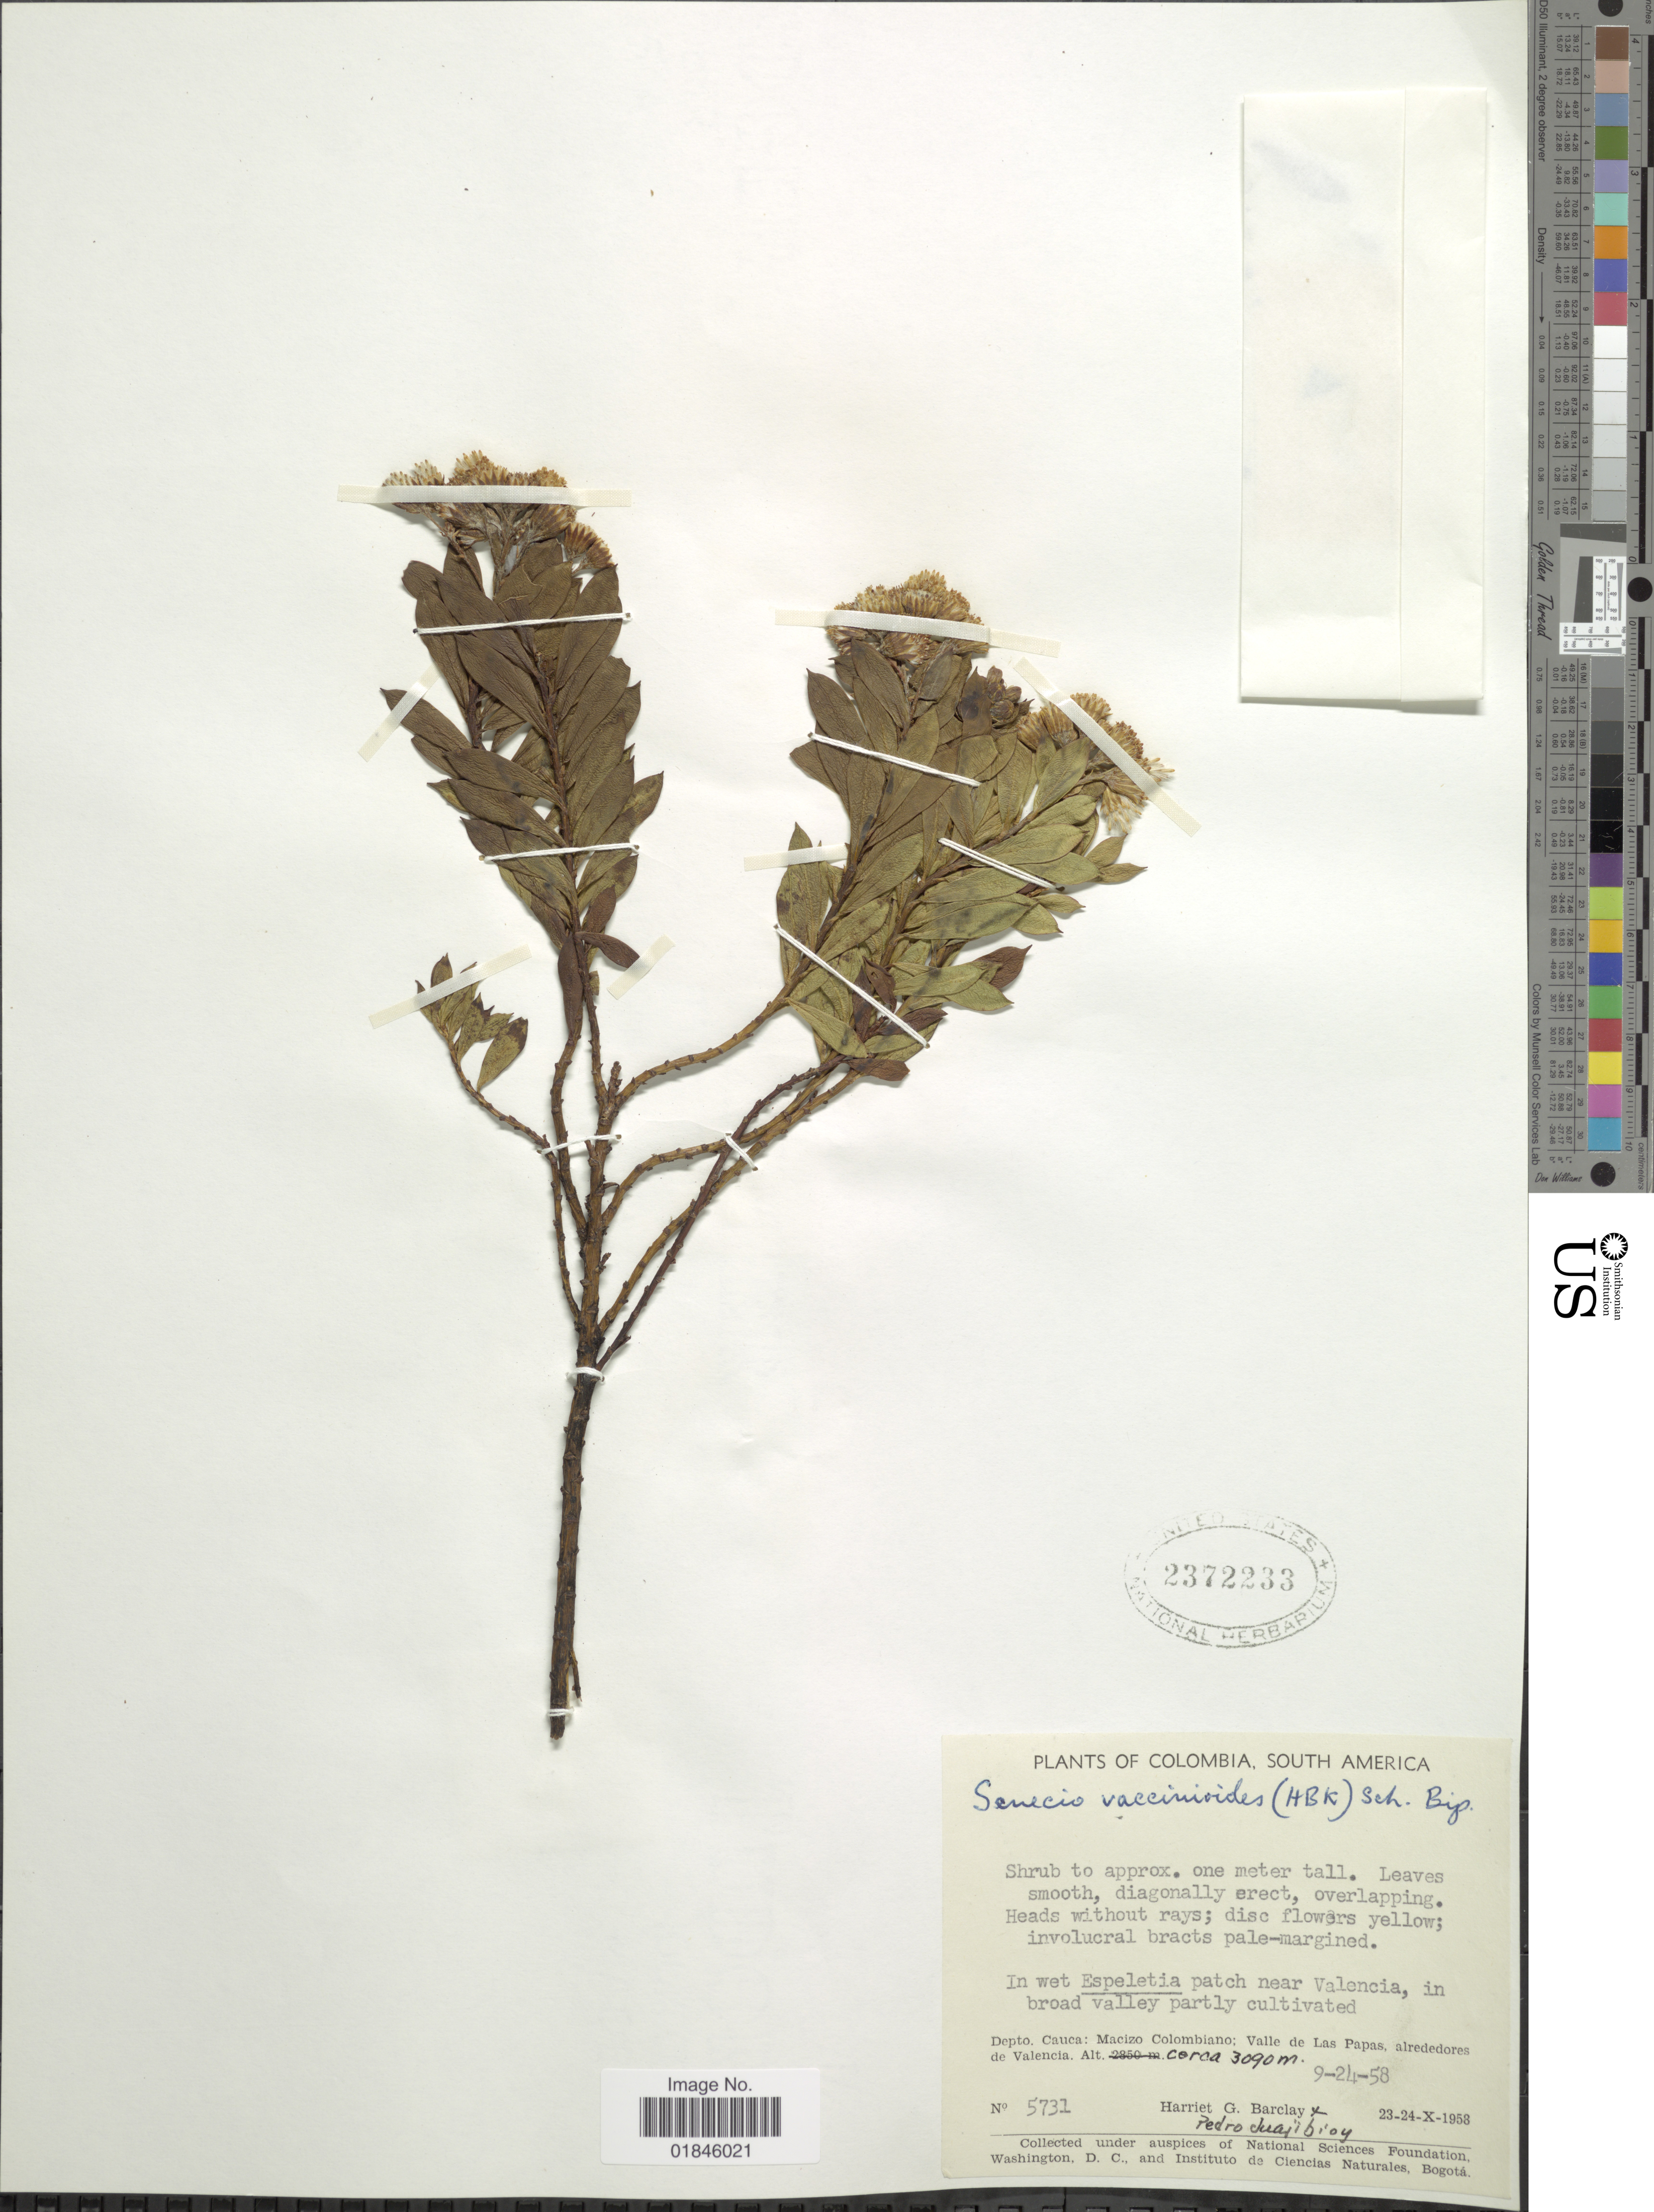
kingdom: Plantae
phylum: Tracheophyta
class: Magnoliopsida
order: Asterales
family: Asteraceae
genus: Pentacalia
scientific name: Pentacalia vaccinioides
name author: (Kunth) Cuatrec.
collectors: H. G. Barclay & P. Juajibioy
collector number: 5731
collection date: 1958-10-23/1958-10-24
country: Colombia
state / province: Cauca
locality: In wet Espeletia patch near Valencia, in broad valley partly cultivated. Depto. Cauca: Macizo Colombiano: Valle de Las Papas, alrededores de Valencia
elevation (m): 3090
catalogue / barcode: US 2372233